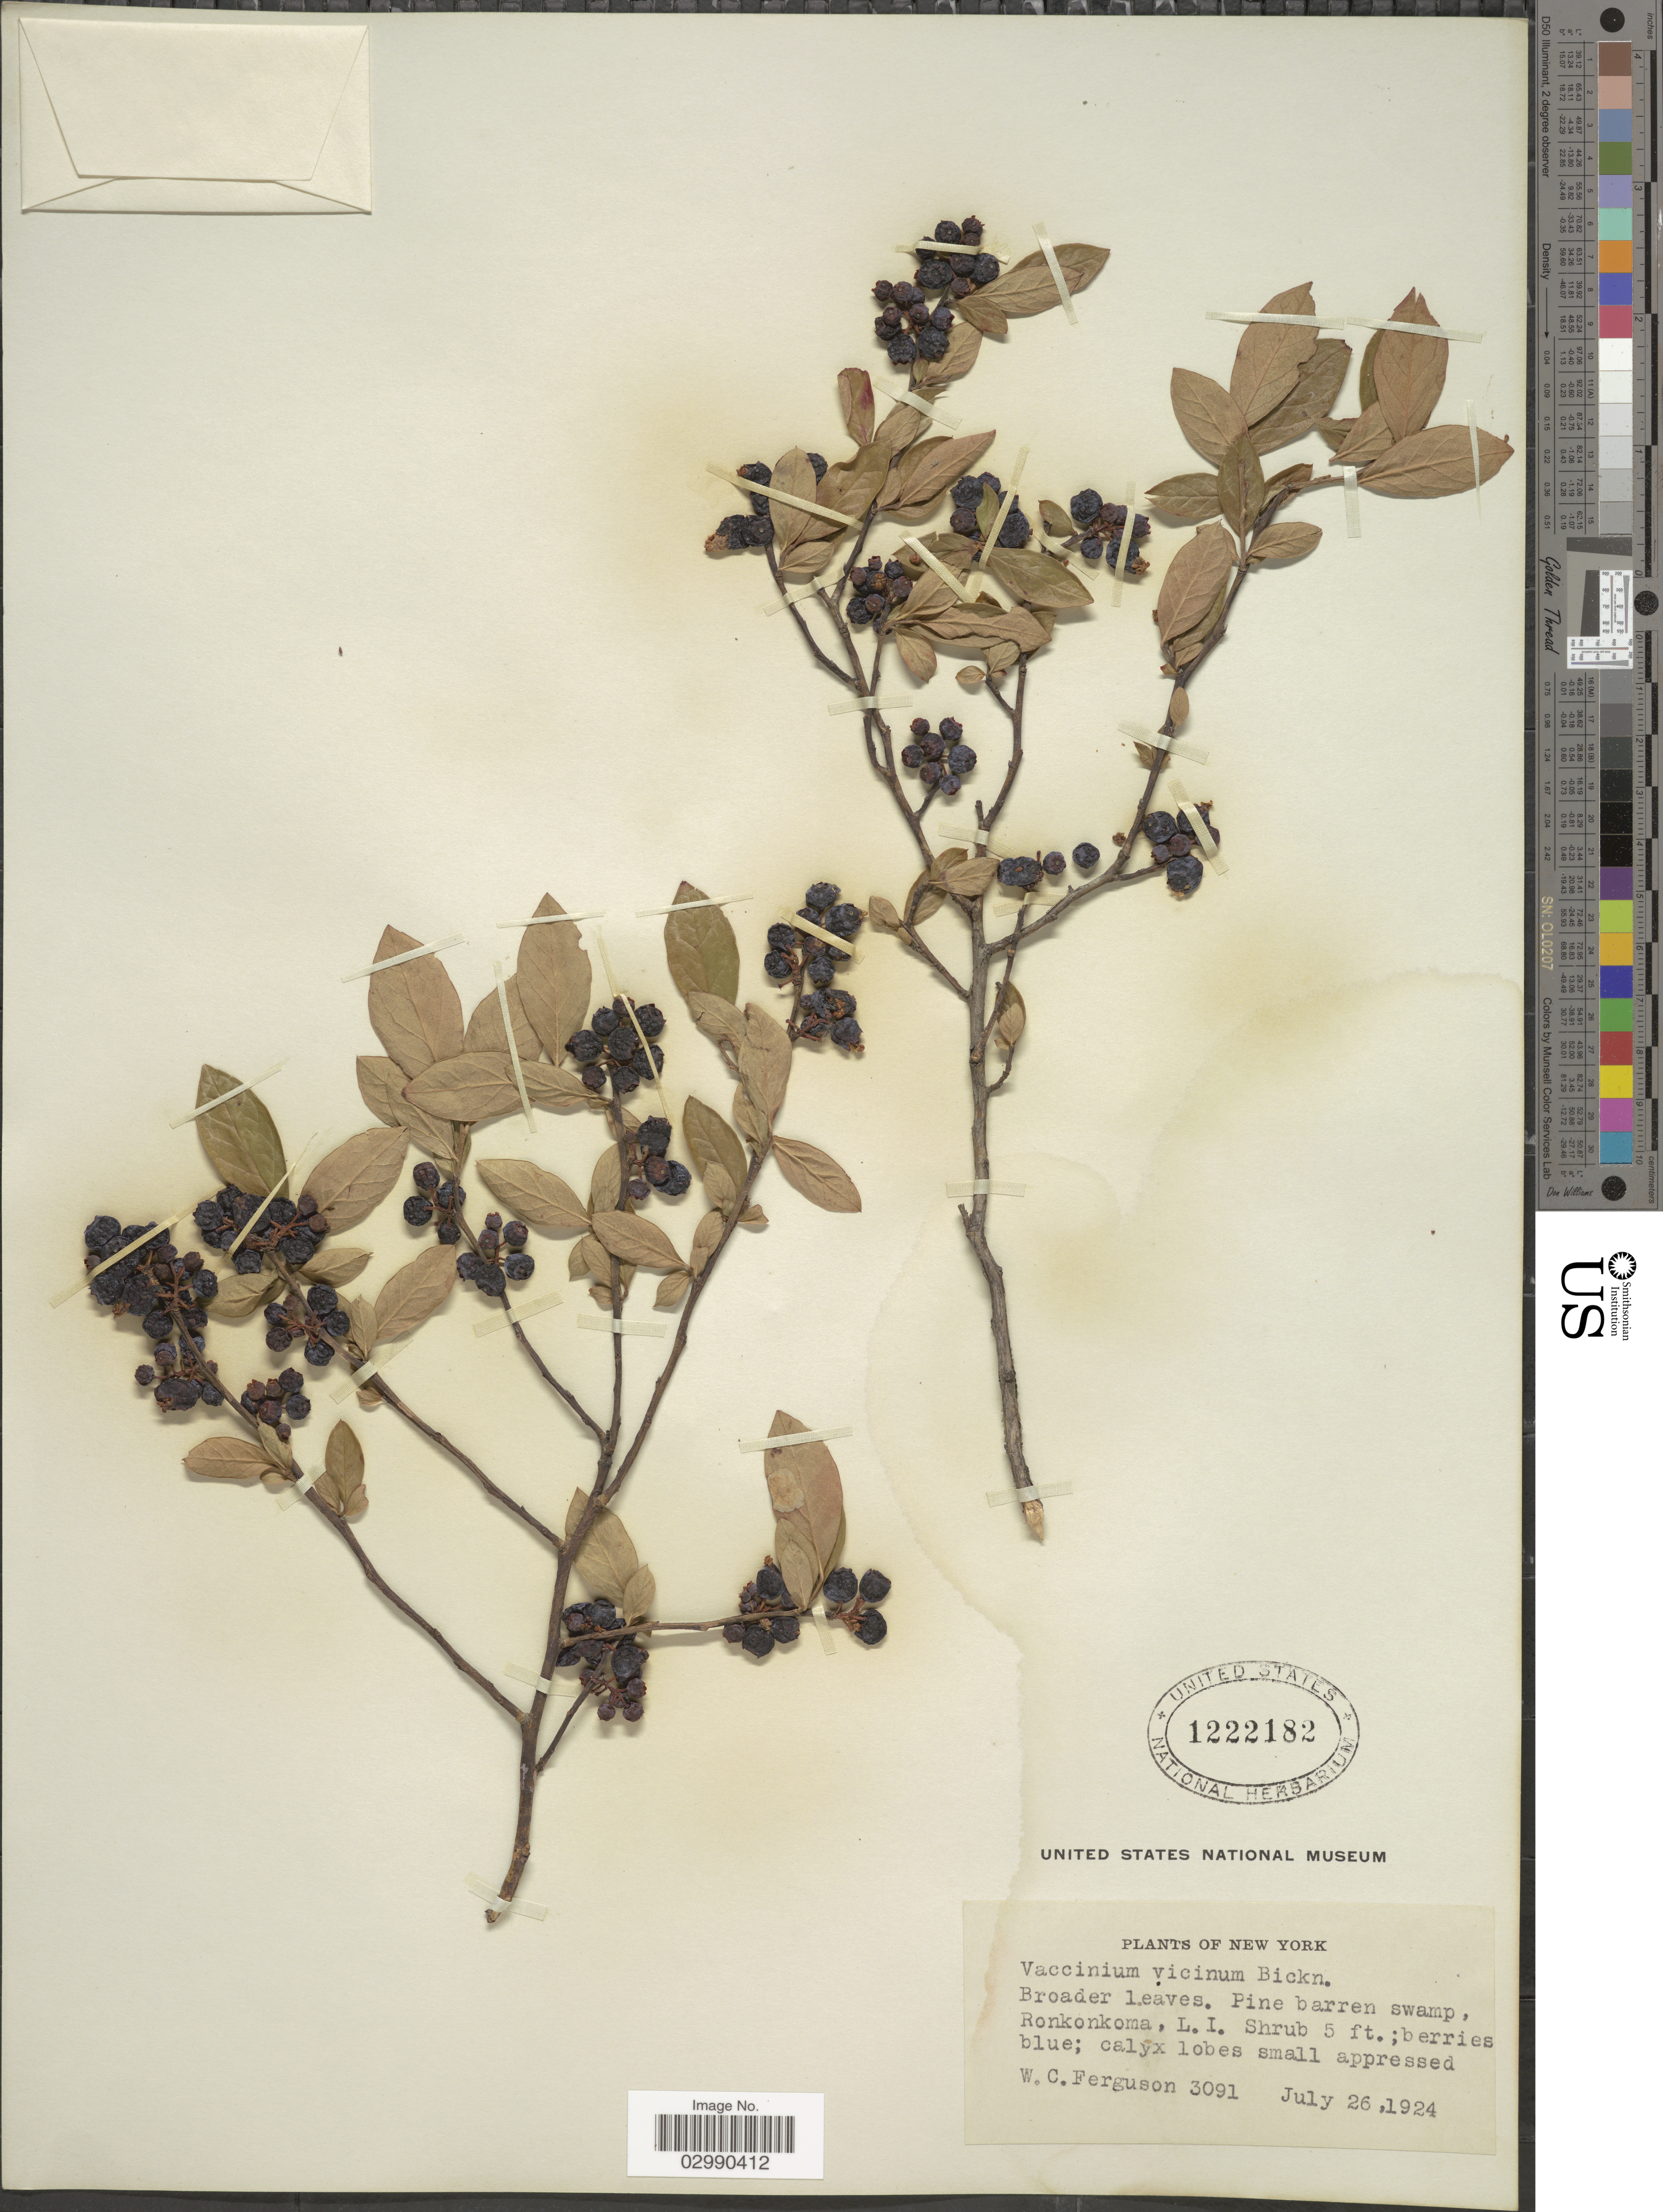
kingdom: Plantae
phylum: Tracheophyta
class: Magnoliopsida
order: Ericales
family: Ericaceae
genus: Vaccinium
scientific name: Vaccinium vicinum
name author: E.P. Bicknell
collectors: W. Ferguson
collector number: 3091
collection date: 1924-07-26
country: United States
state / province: New York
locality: Pine barren swamp, Ronkonkoma, L. I.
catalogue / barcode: US 1222182